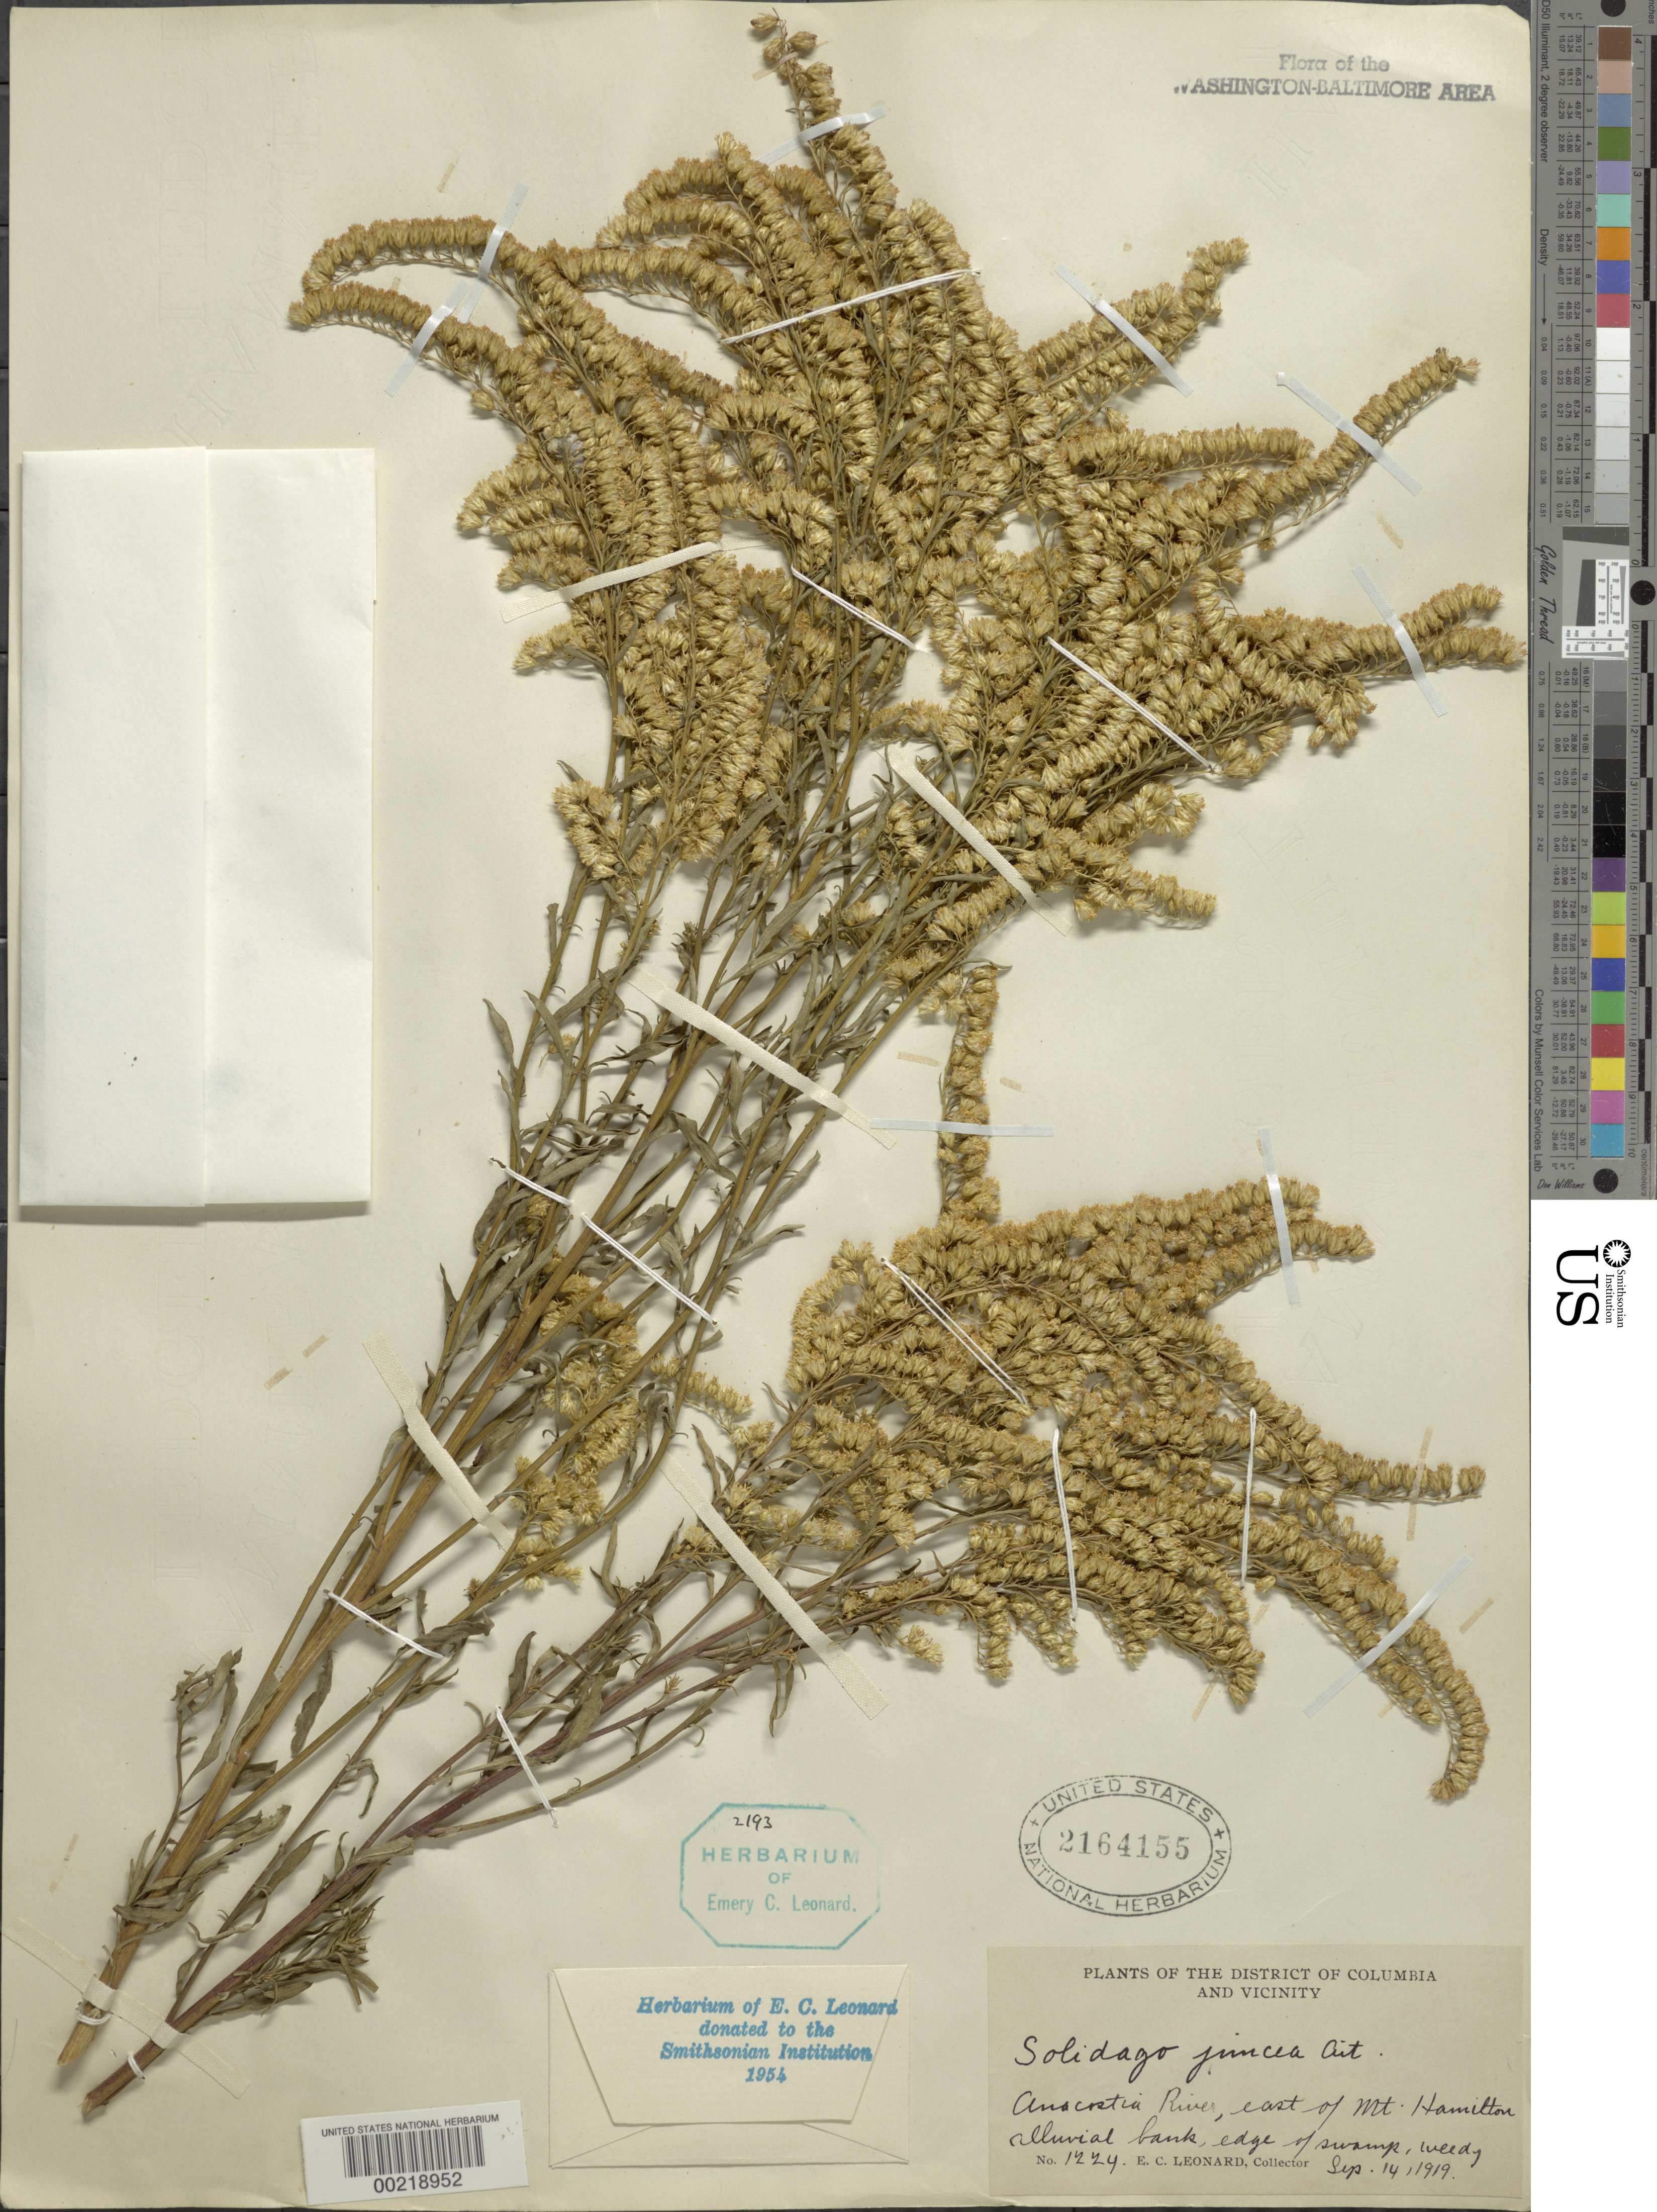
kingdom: Plantae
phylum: Tracheophyta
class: Magnoliopsida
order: Asterales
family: Asteraceae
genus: Solidago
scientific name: Solidago juncea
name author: Aiton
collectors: E. C. Leonard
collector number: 1224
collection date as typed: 14 Sep 1919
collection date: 1919-09-14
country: United States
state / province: District of Columbia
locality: Anacostia River east of Mount Hamilton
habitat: Alluvial bank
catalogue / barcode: US 2164155